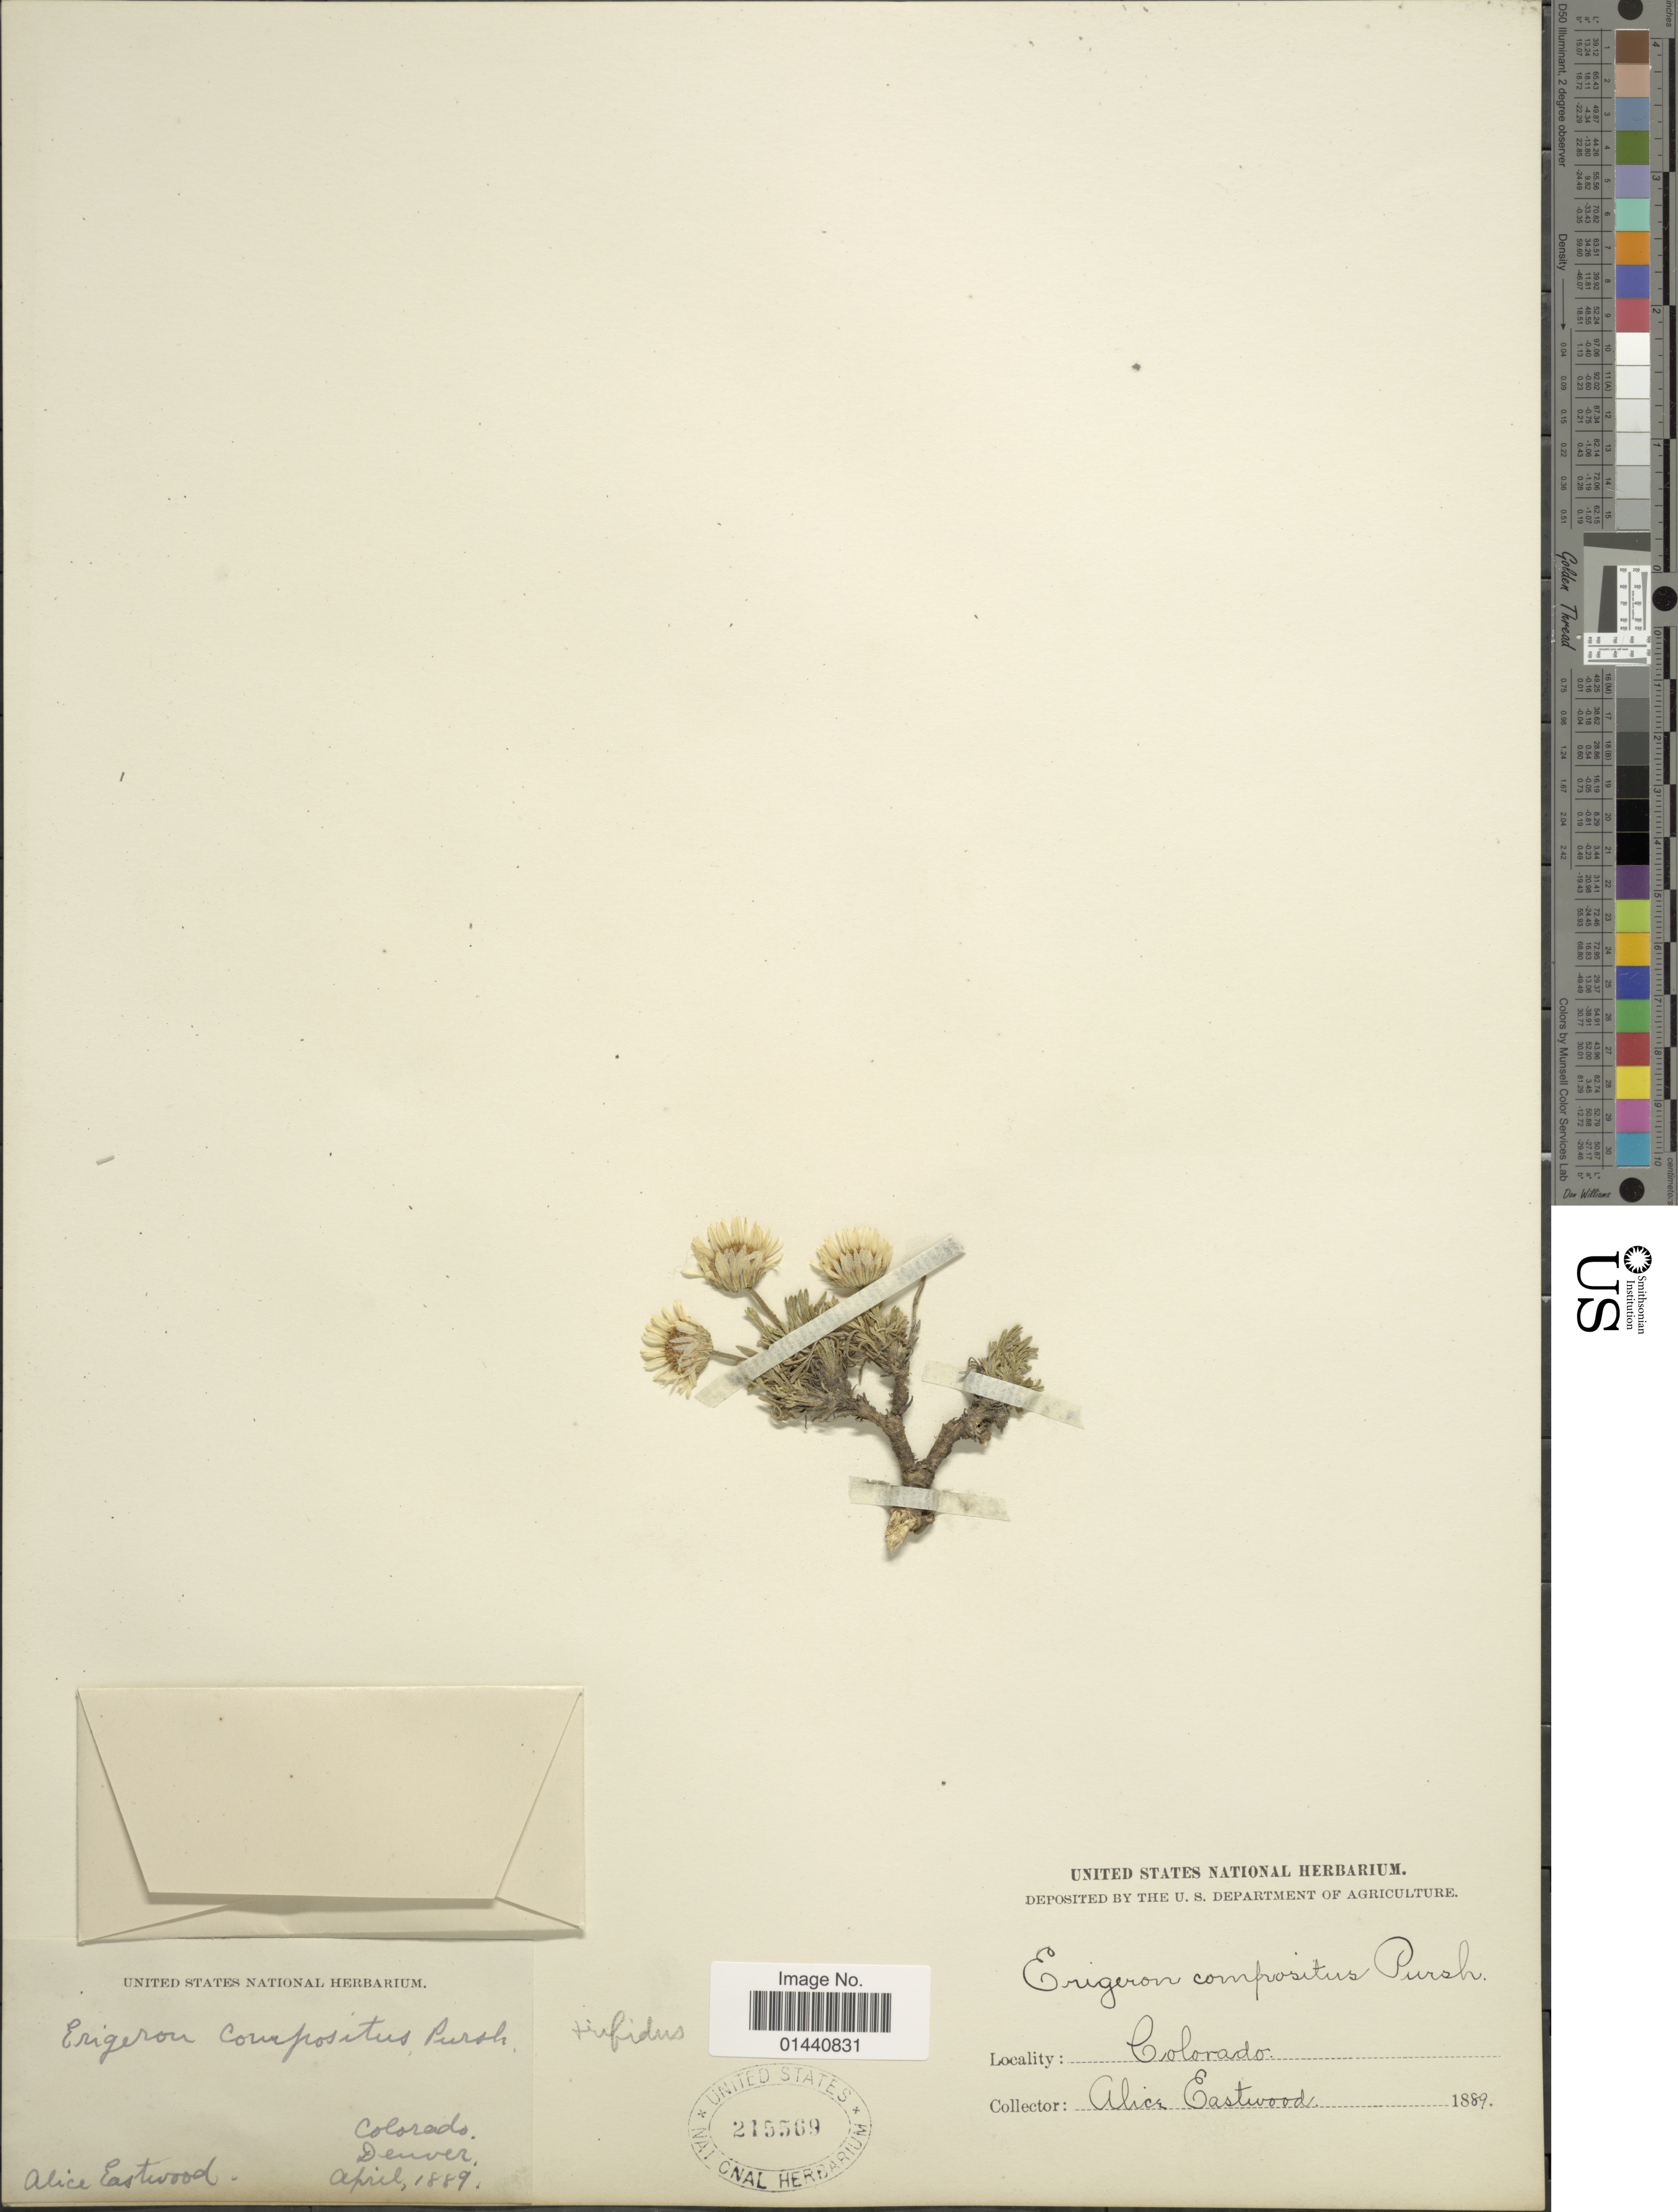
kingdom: Plantae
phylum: Tracheophyta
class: Magnoliopsida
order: Asterales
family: Asteraceae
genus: Erigeron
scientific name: Erigeron trifidus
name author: Hook.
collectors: A. Eastwood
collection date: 1889-04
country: United States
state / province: Colorado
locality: Denver.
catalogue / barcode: US 215569